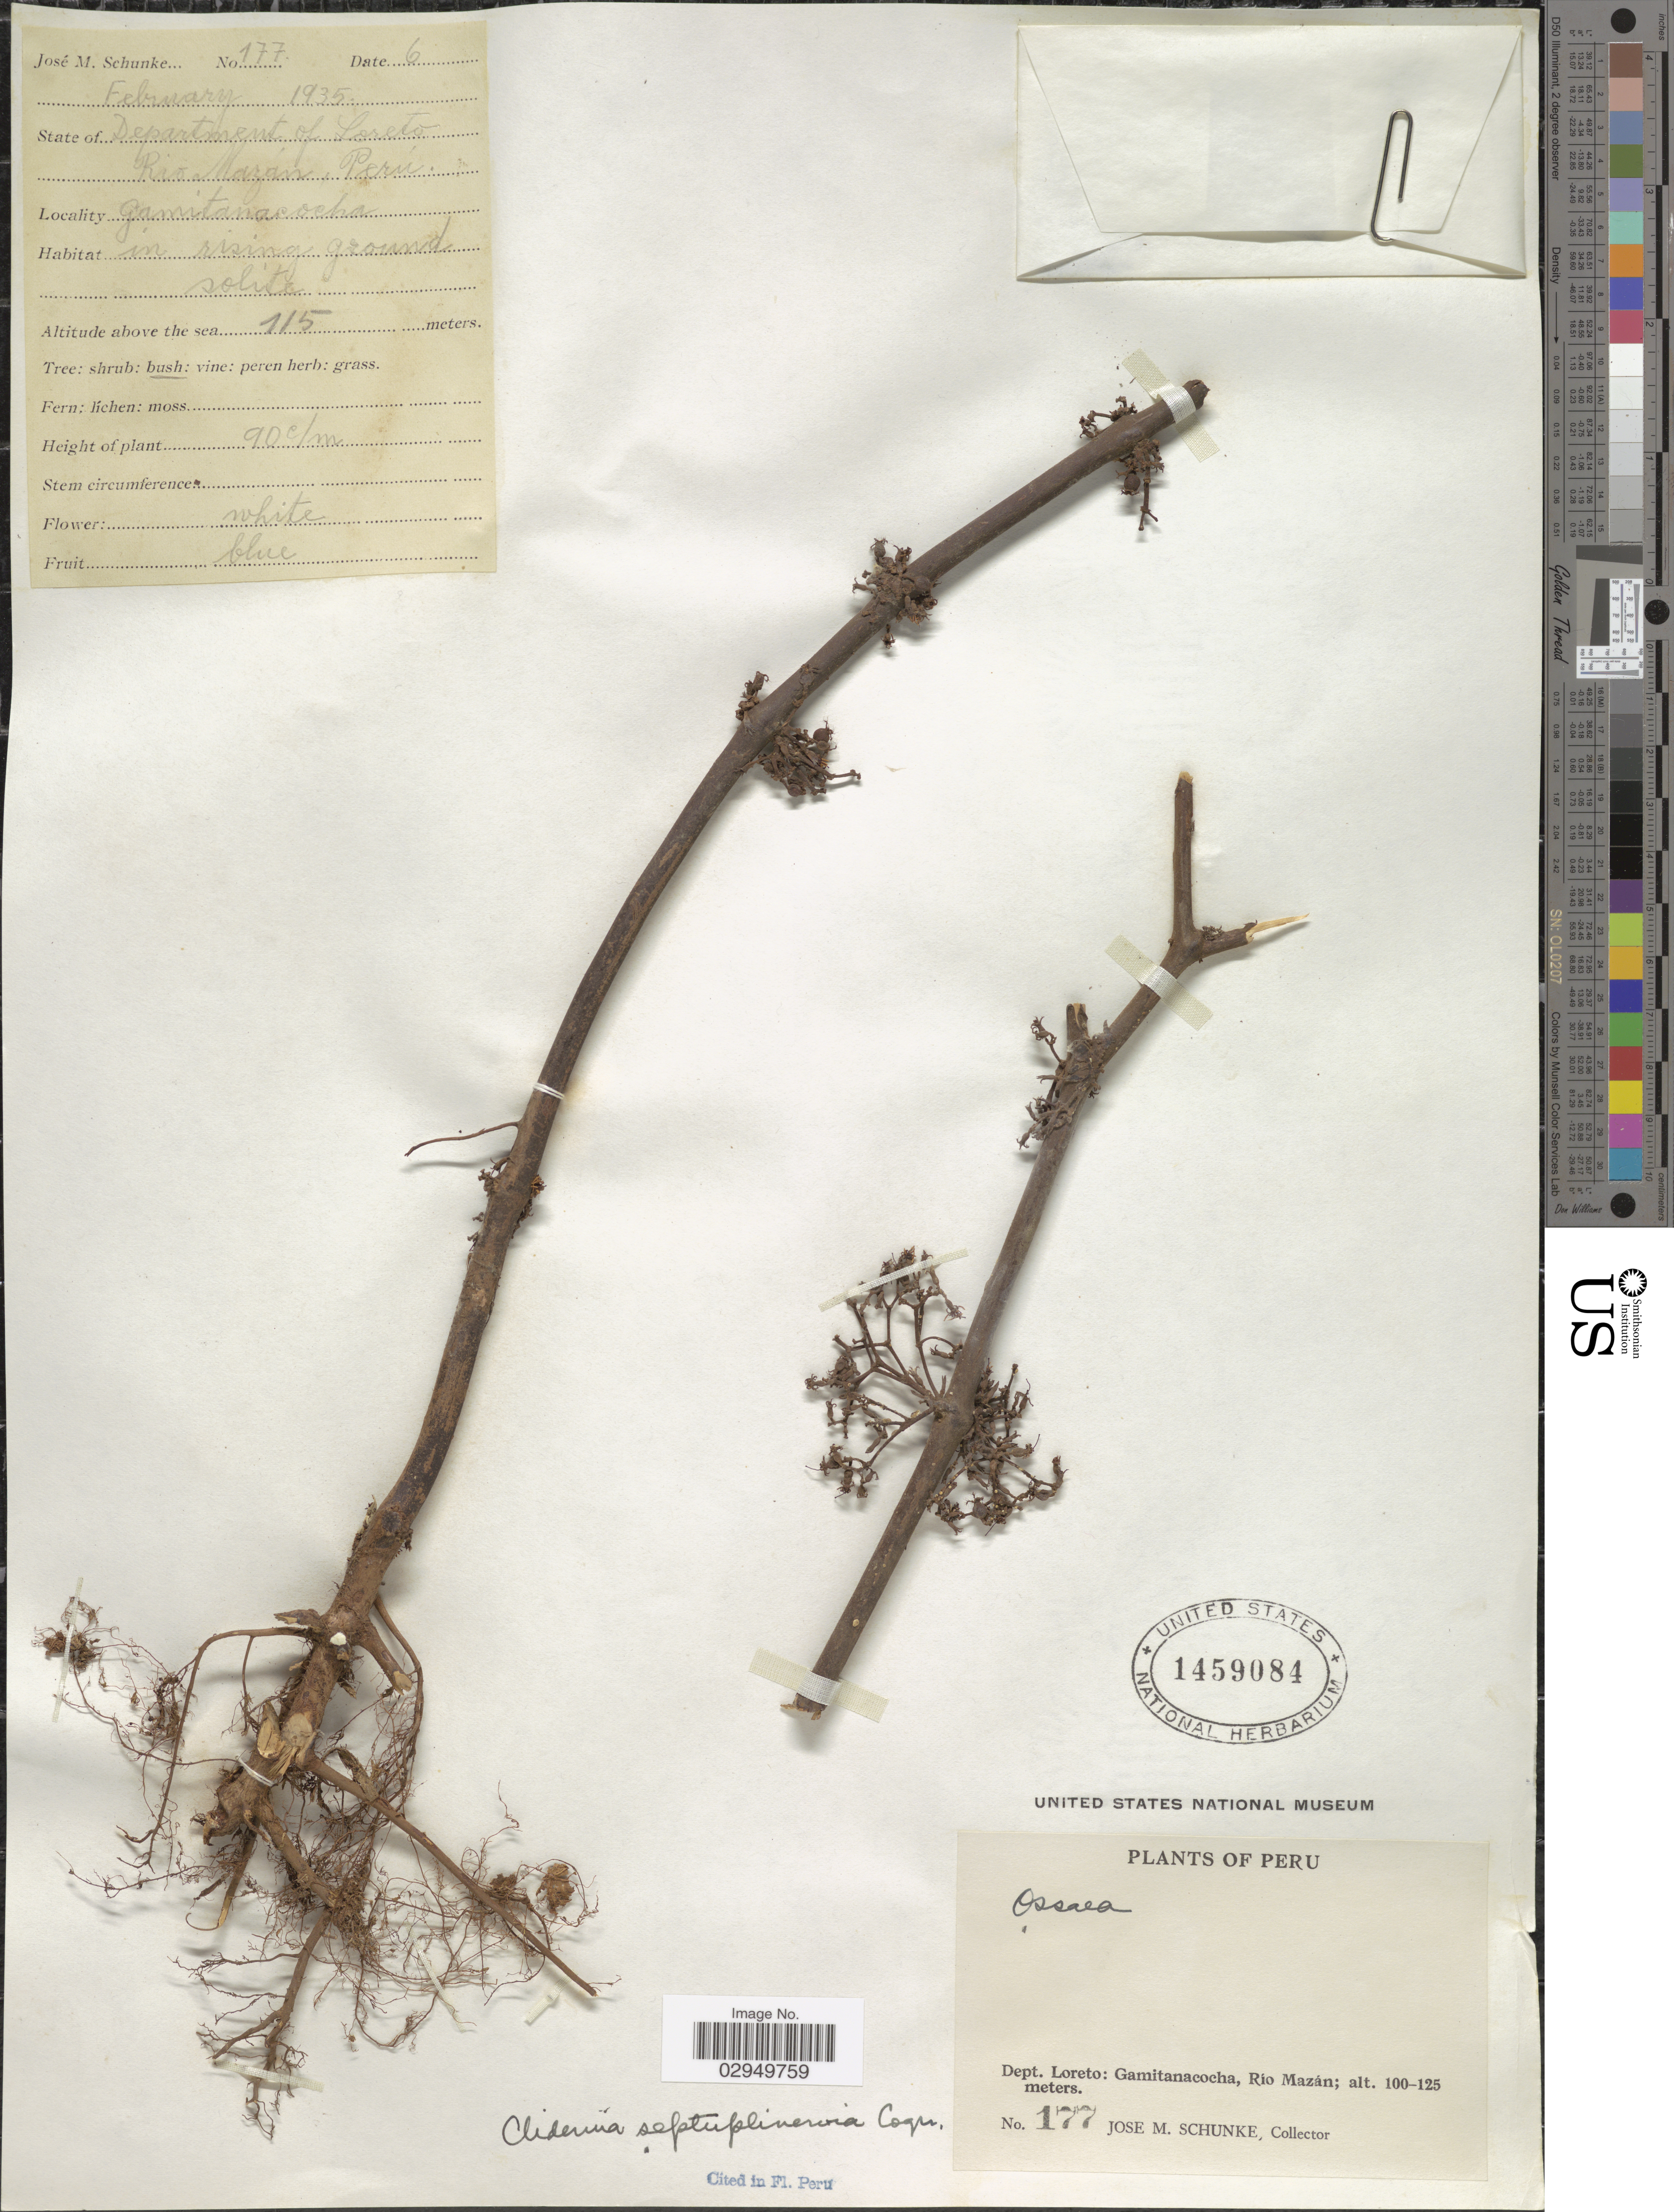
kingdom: Plantae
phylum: Tracheophyta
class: Magnoliopsida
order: Myrtales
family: Melastomataceae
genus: Clidemia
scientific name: Clidemia septuplinervia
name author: Cogn.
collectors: J. M. Schunke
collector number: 177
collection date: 1935-02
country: Peru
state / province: Loreto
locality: Dept. Loreto: Gamitanacocha, Río Mazán.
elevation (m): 115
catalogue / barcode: US 1459084